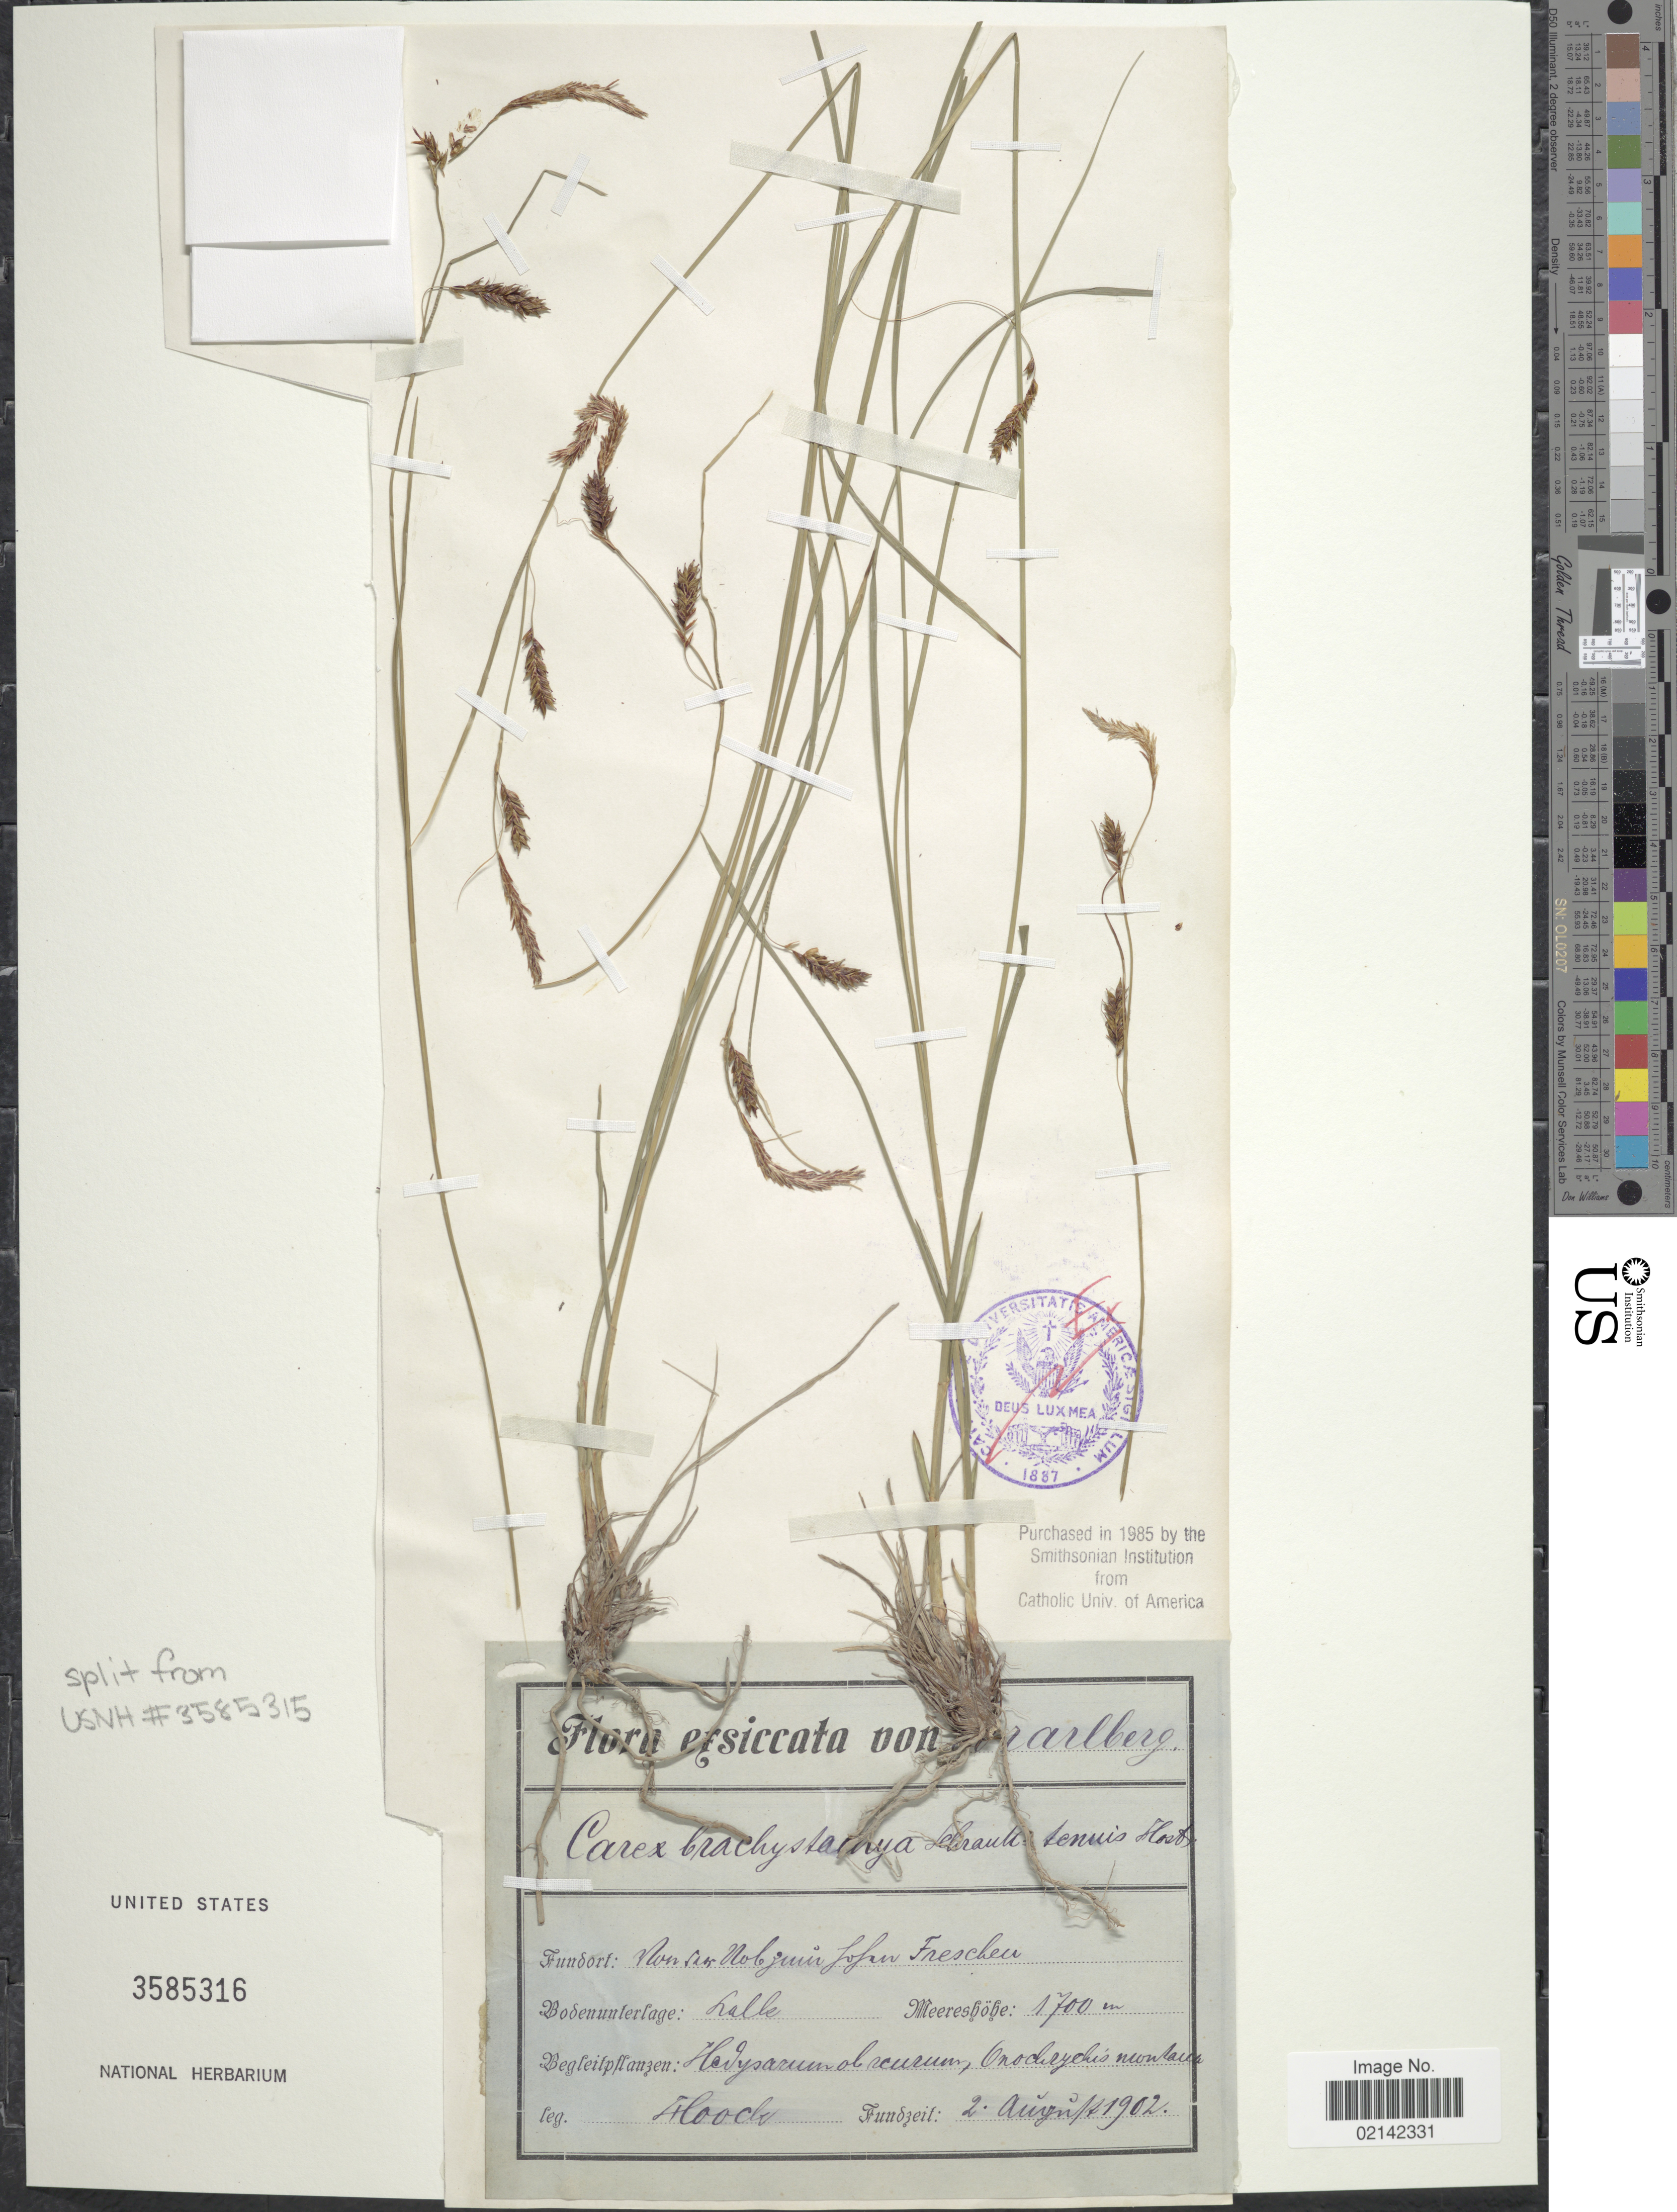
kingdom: Plantae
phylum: Tracheophyta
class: Liliopsida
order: Poales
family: Cyperaceae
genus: Carex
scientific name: Carex brachystachys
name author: Schrank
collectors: -. Hoock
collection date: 1902-08-02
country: Germany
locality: [illegible text]arlberg. Non sasr Nobjuin John Freschen[interpreted]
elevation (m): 1700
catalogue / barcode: US 3585316